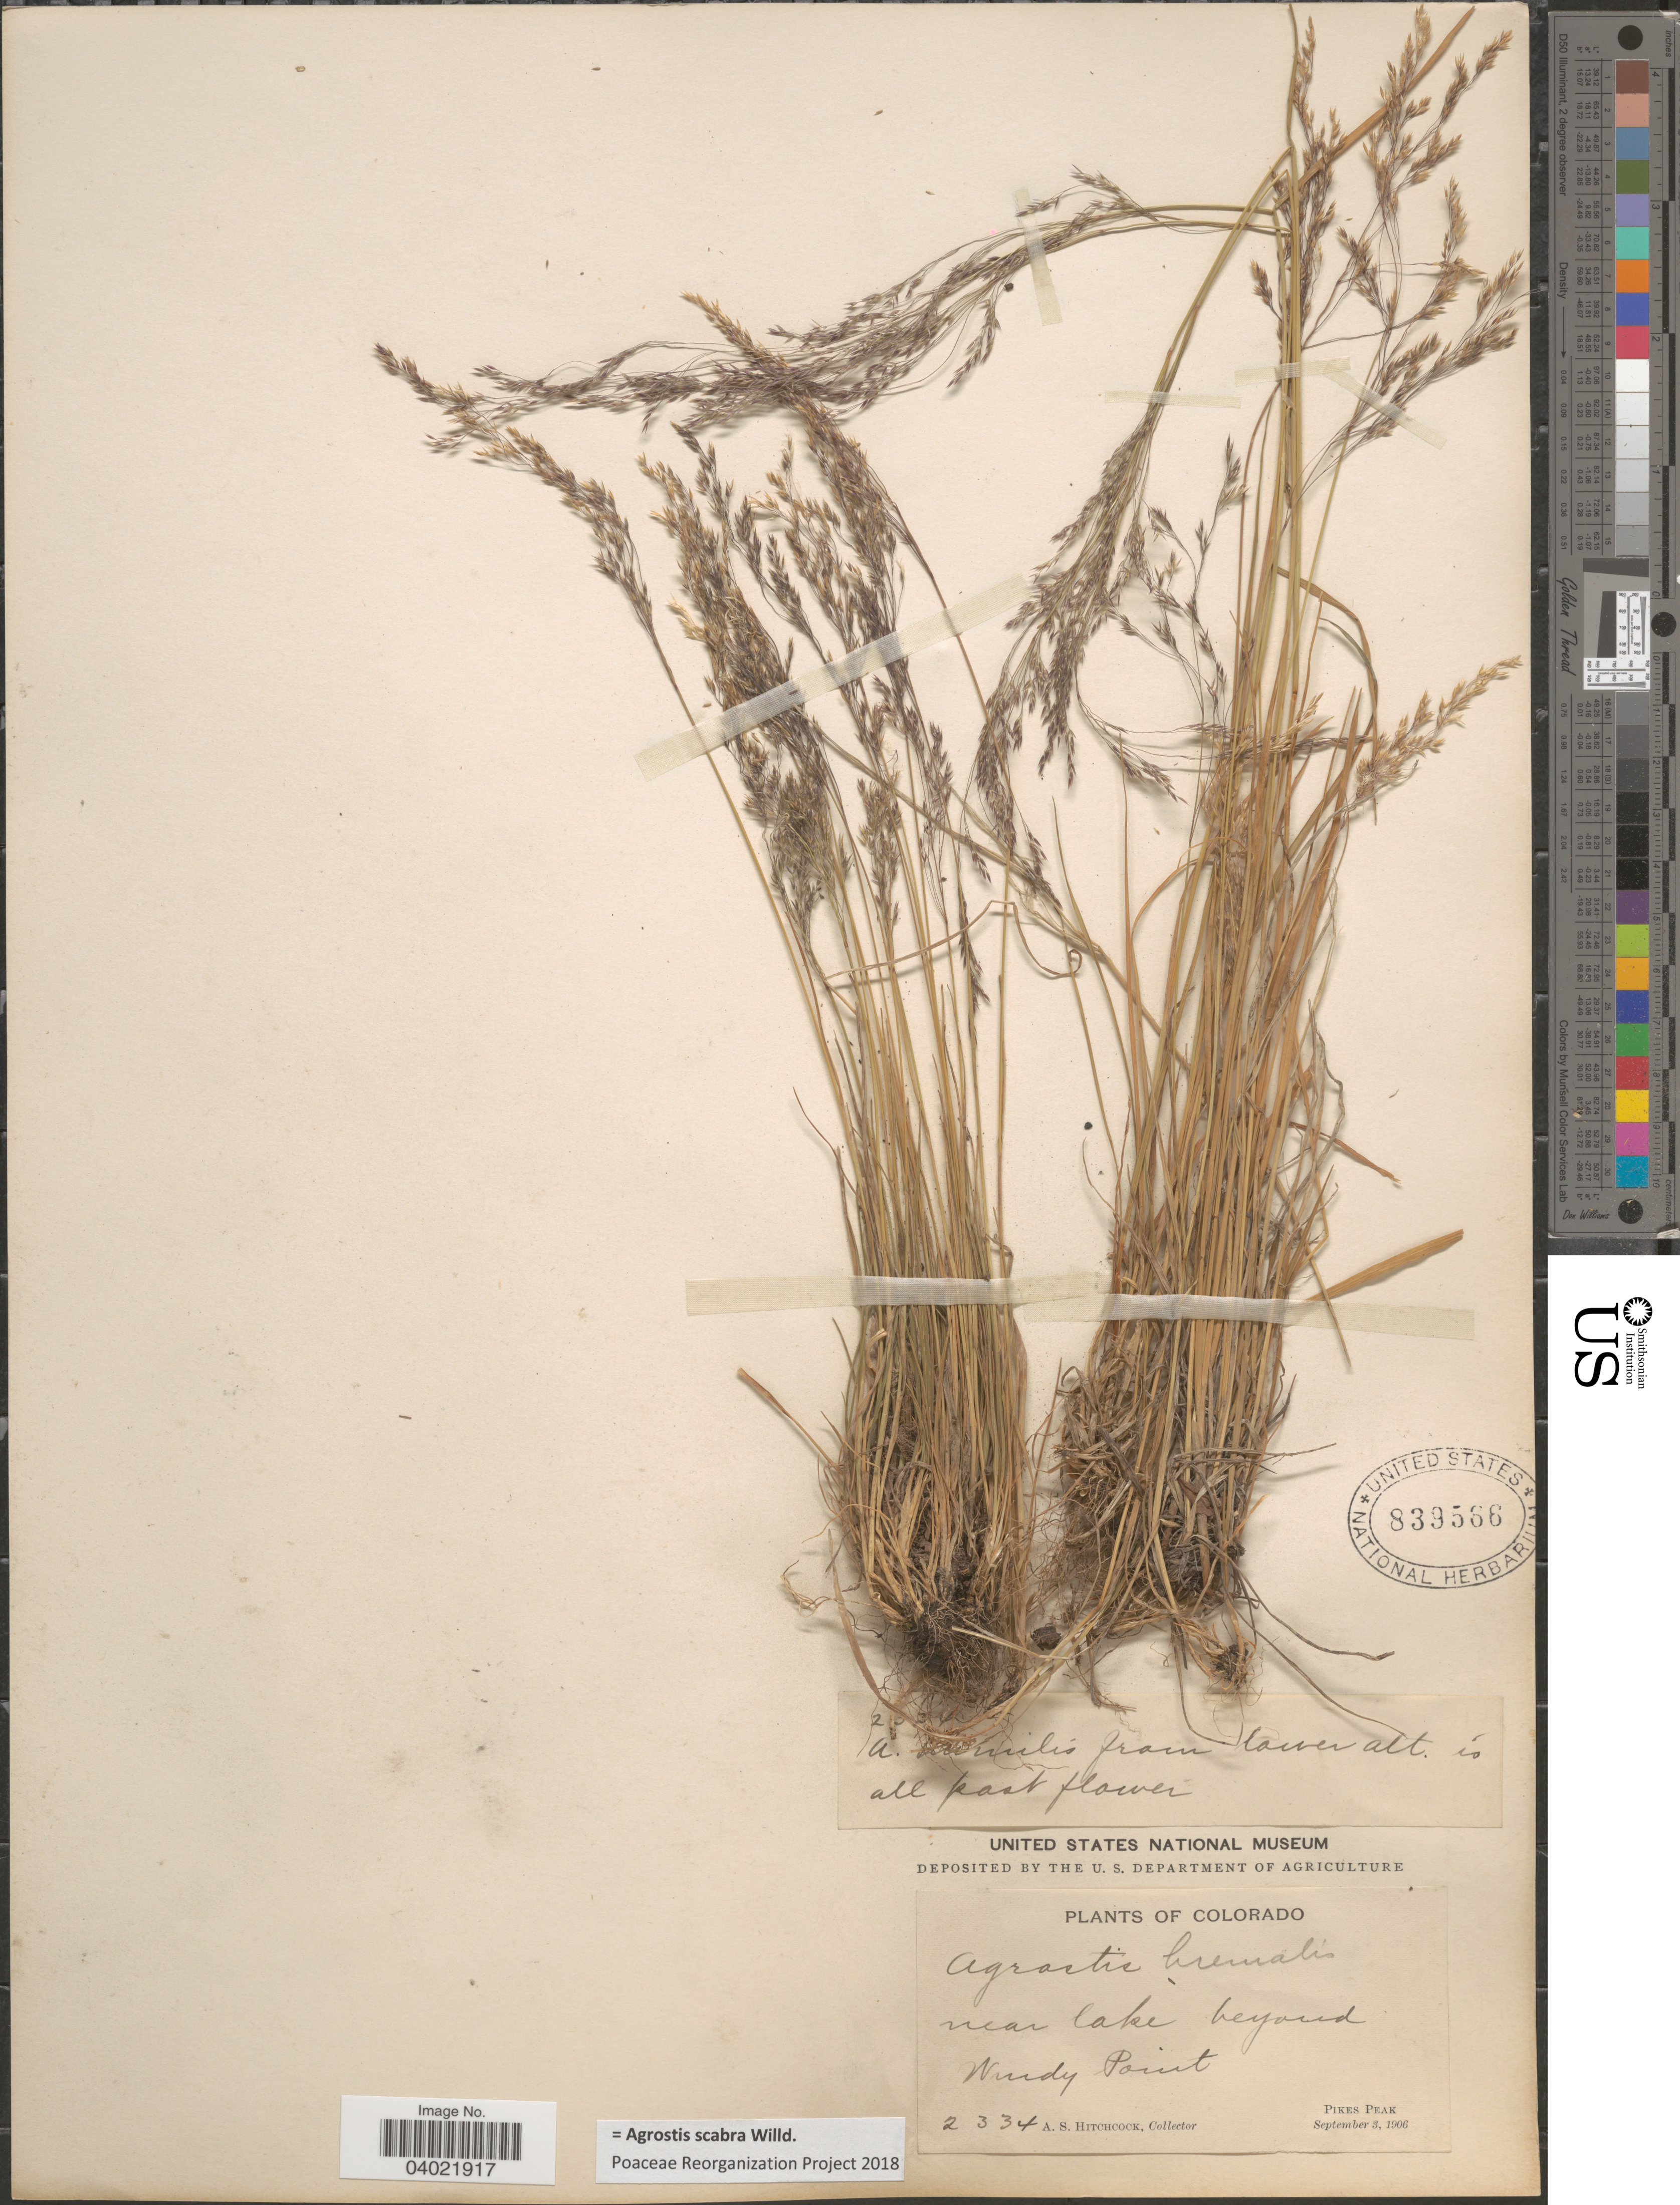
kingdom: Plantae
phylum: Tracheophyta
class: Liliopsida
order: Poales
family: Poaceae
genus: Agrostis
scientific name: Agrostis scabra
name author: Willd.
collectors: A. S. Hitchcock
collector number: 2334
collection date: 1906-09-03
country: United States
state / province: Colorado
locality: Near lake beyond Windy Point. Pikes Peak.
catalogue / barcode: US 839566